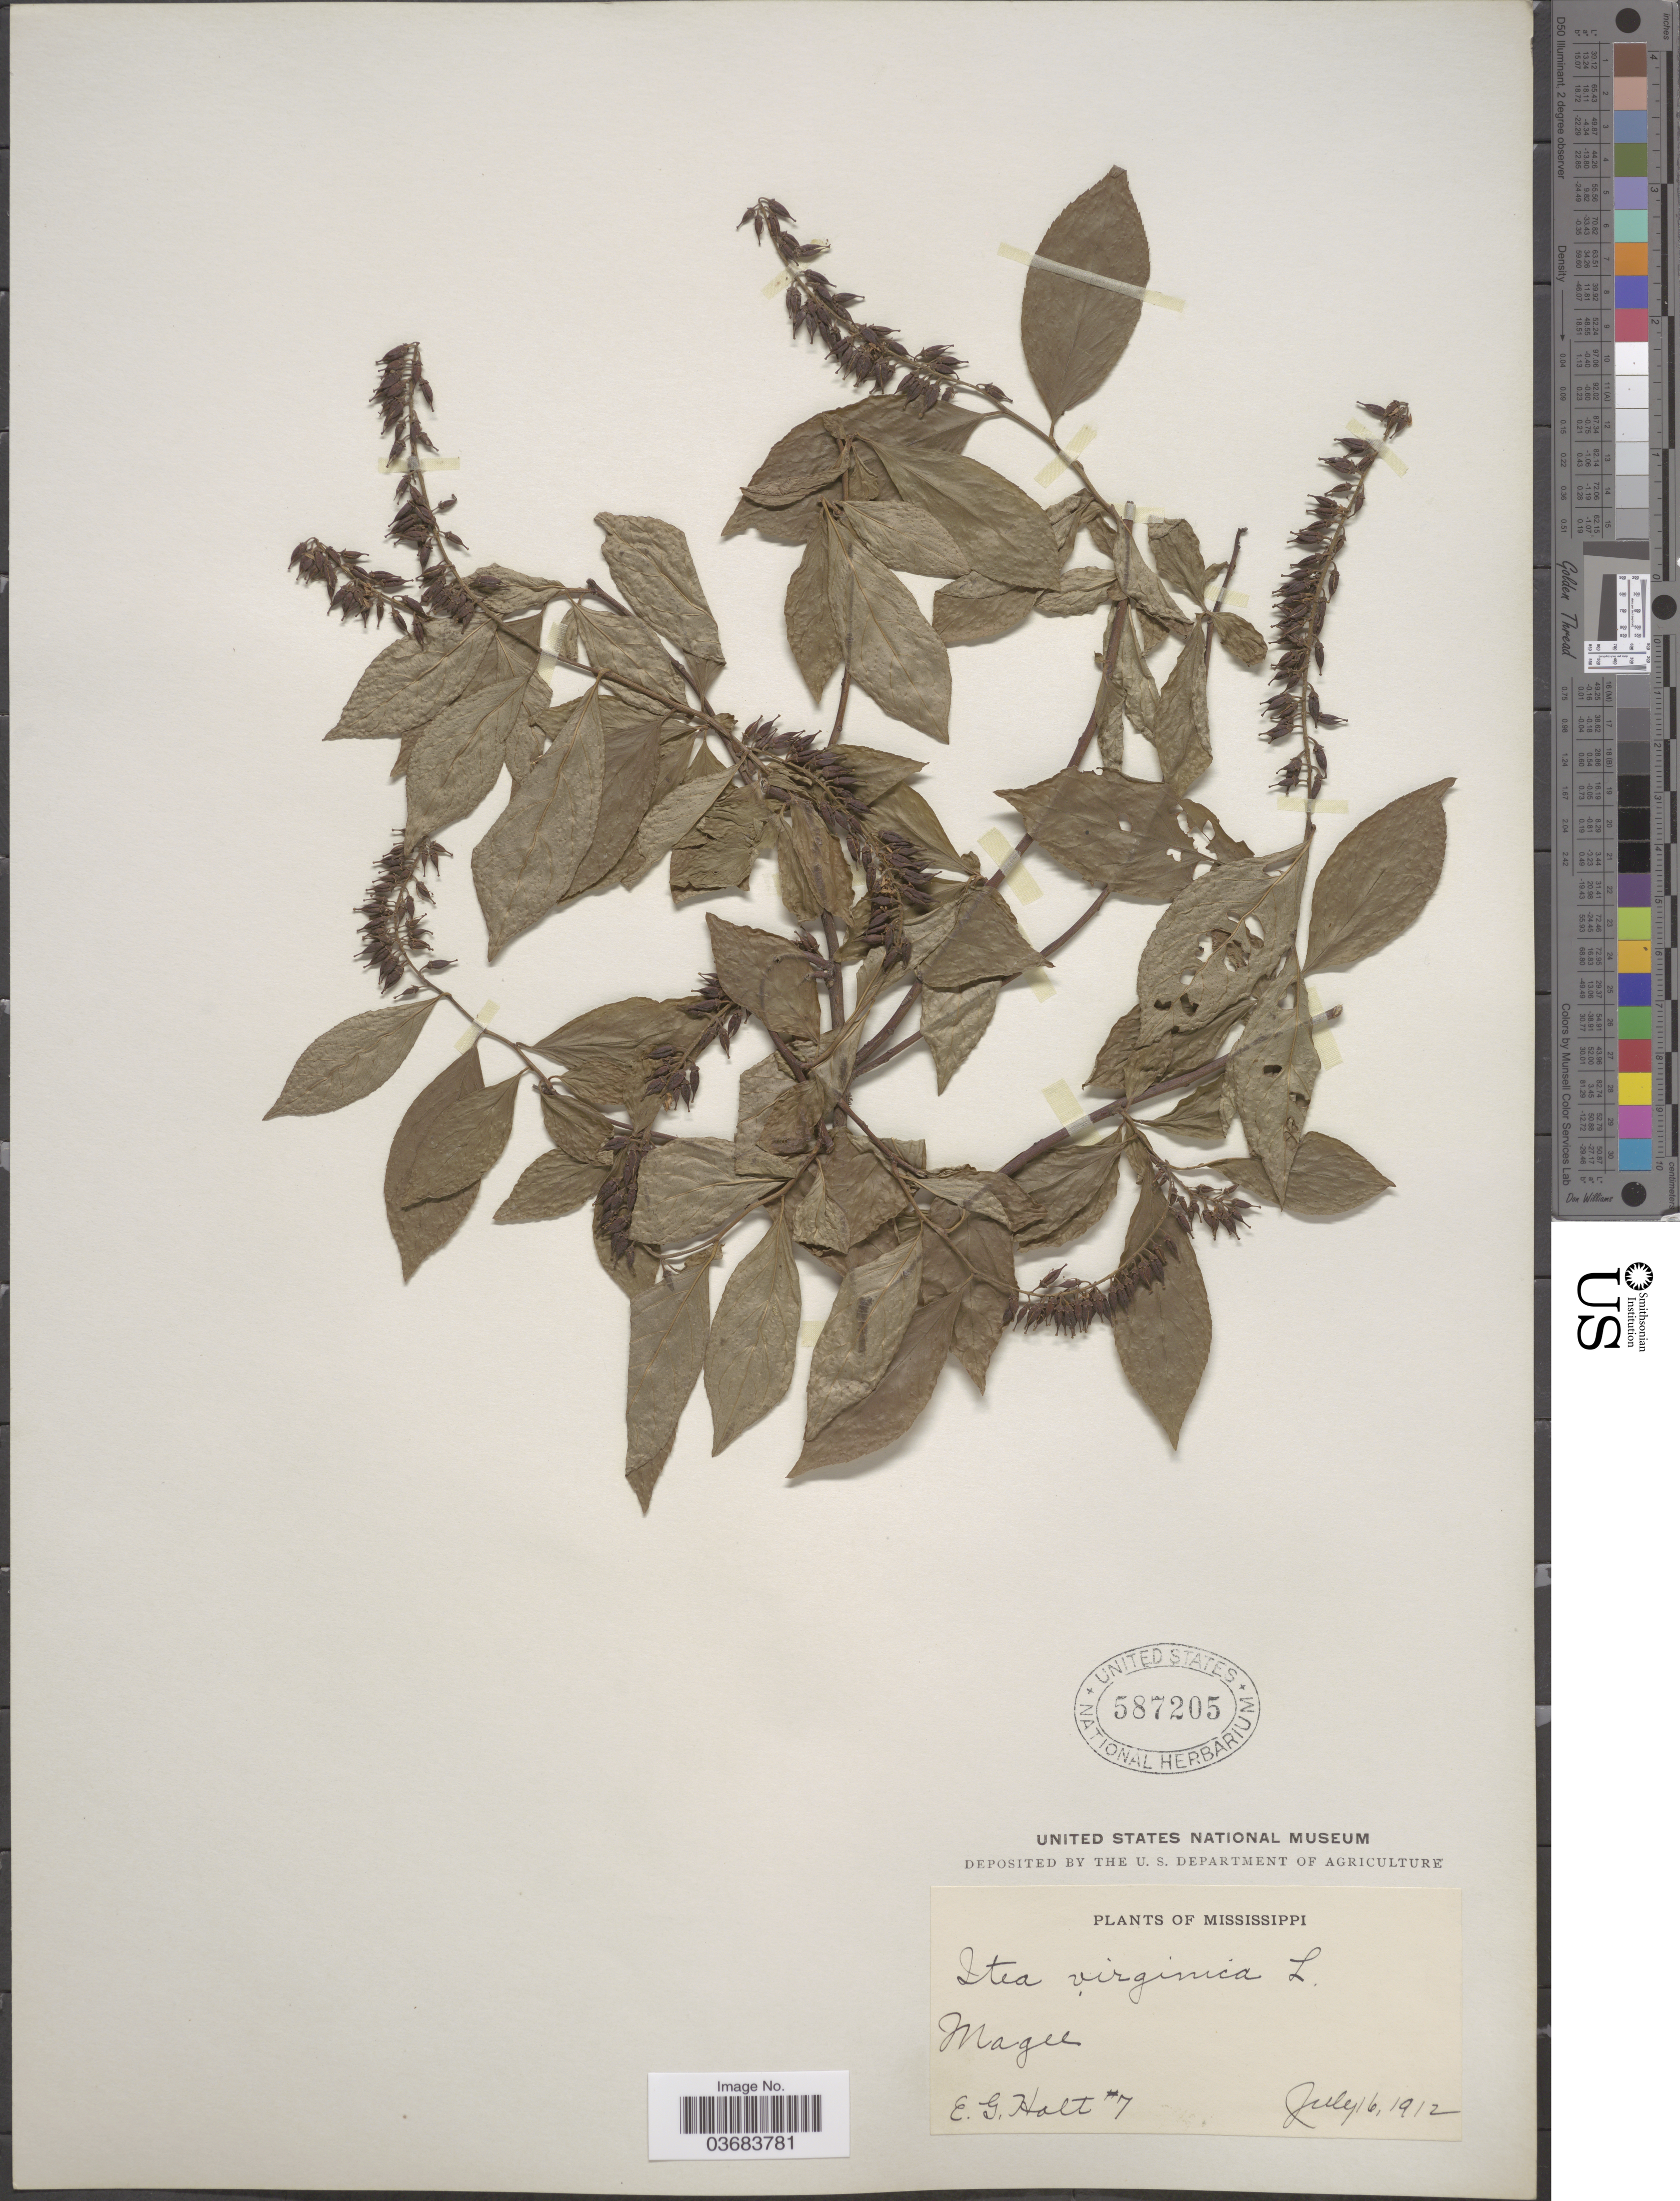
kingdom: Plantae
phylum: Tracheophyta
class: Magnoliopsida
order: Saxifragales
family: Iteaceae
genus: Itea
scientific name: Itea virginica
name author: L.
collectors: E. G. Holt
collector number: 7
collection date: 1912-07-16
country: United States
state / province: Mississippi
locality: Magee.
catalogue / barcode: US 587205